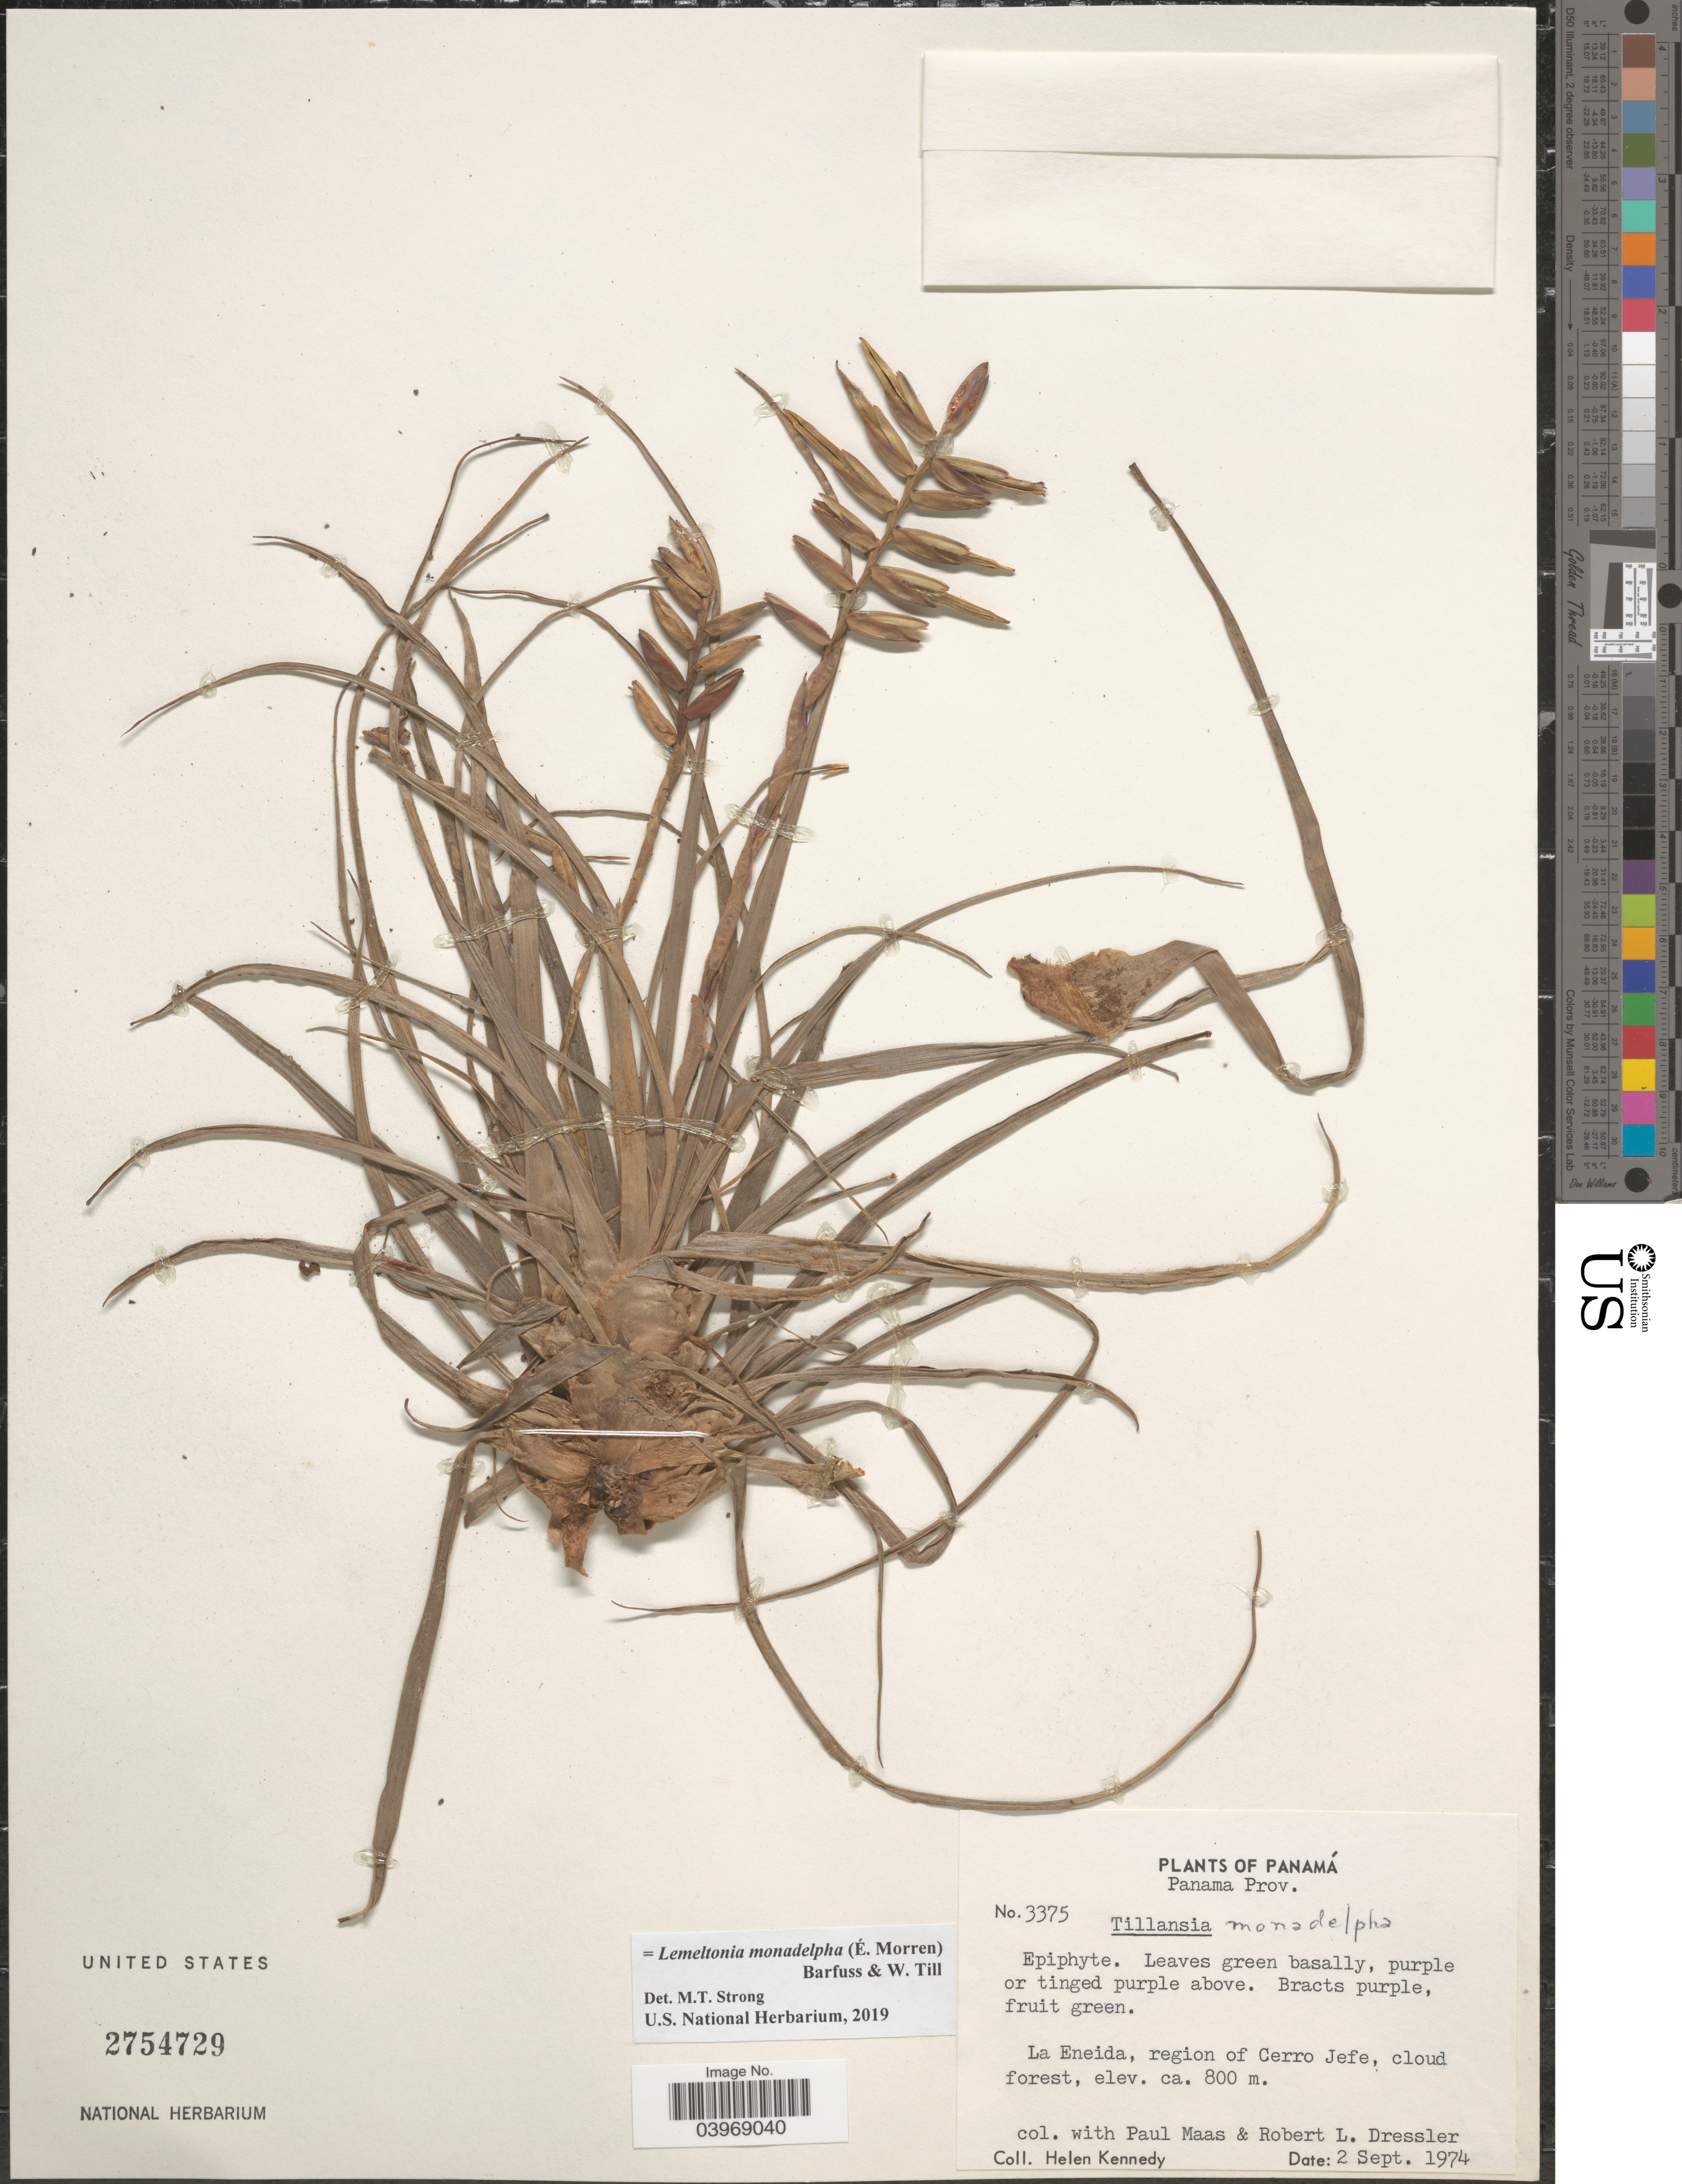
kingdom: Plantae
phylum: Tracheophyta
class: Liliopsida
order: Poales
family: Bromeliaceae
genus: Lemeltonia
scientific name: Lemeltonia monadelpha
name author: (É. Morren) Barfuss & W. Till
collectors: H. Kennedy, P. Maas & R. Dressler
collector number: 3375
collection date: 1974-09-02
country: Panama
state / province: Panamá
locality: La Eneida, region of Cerro Jefe.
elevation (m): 800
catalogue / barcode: US 2754729